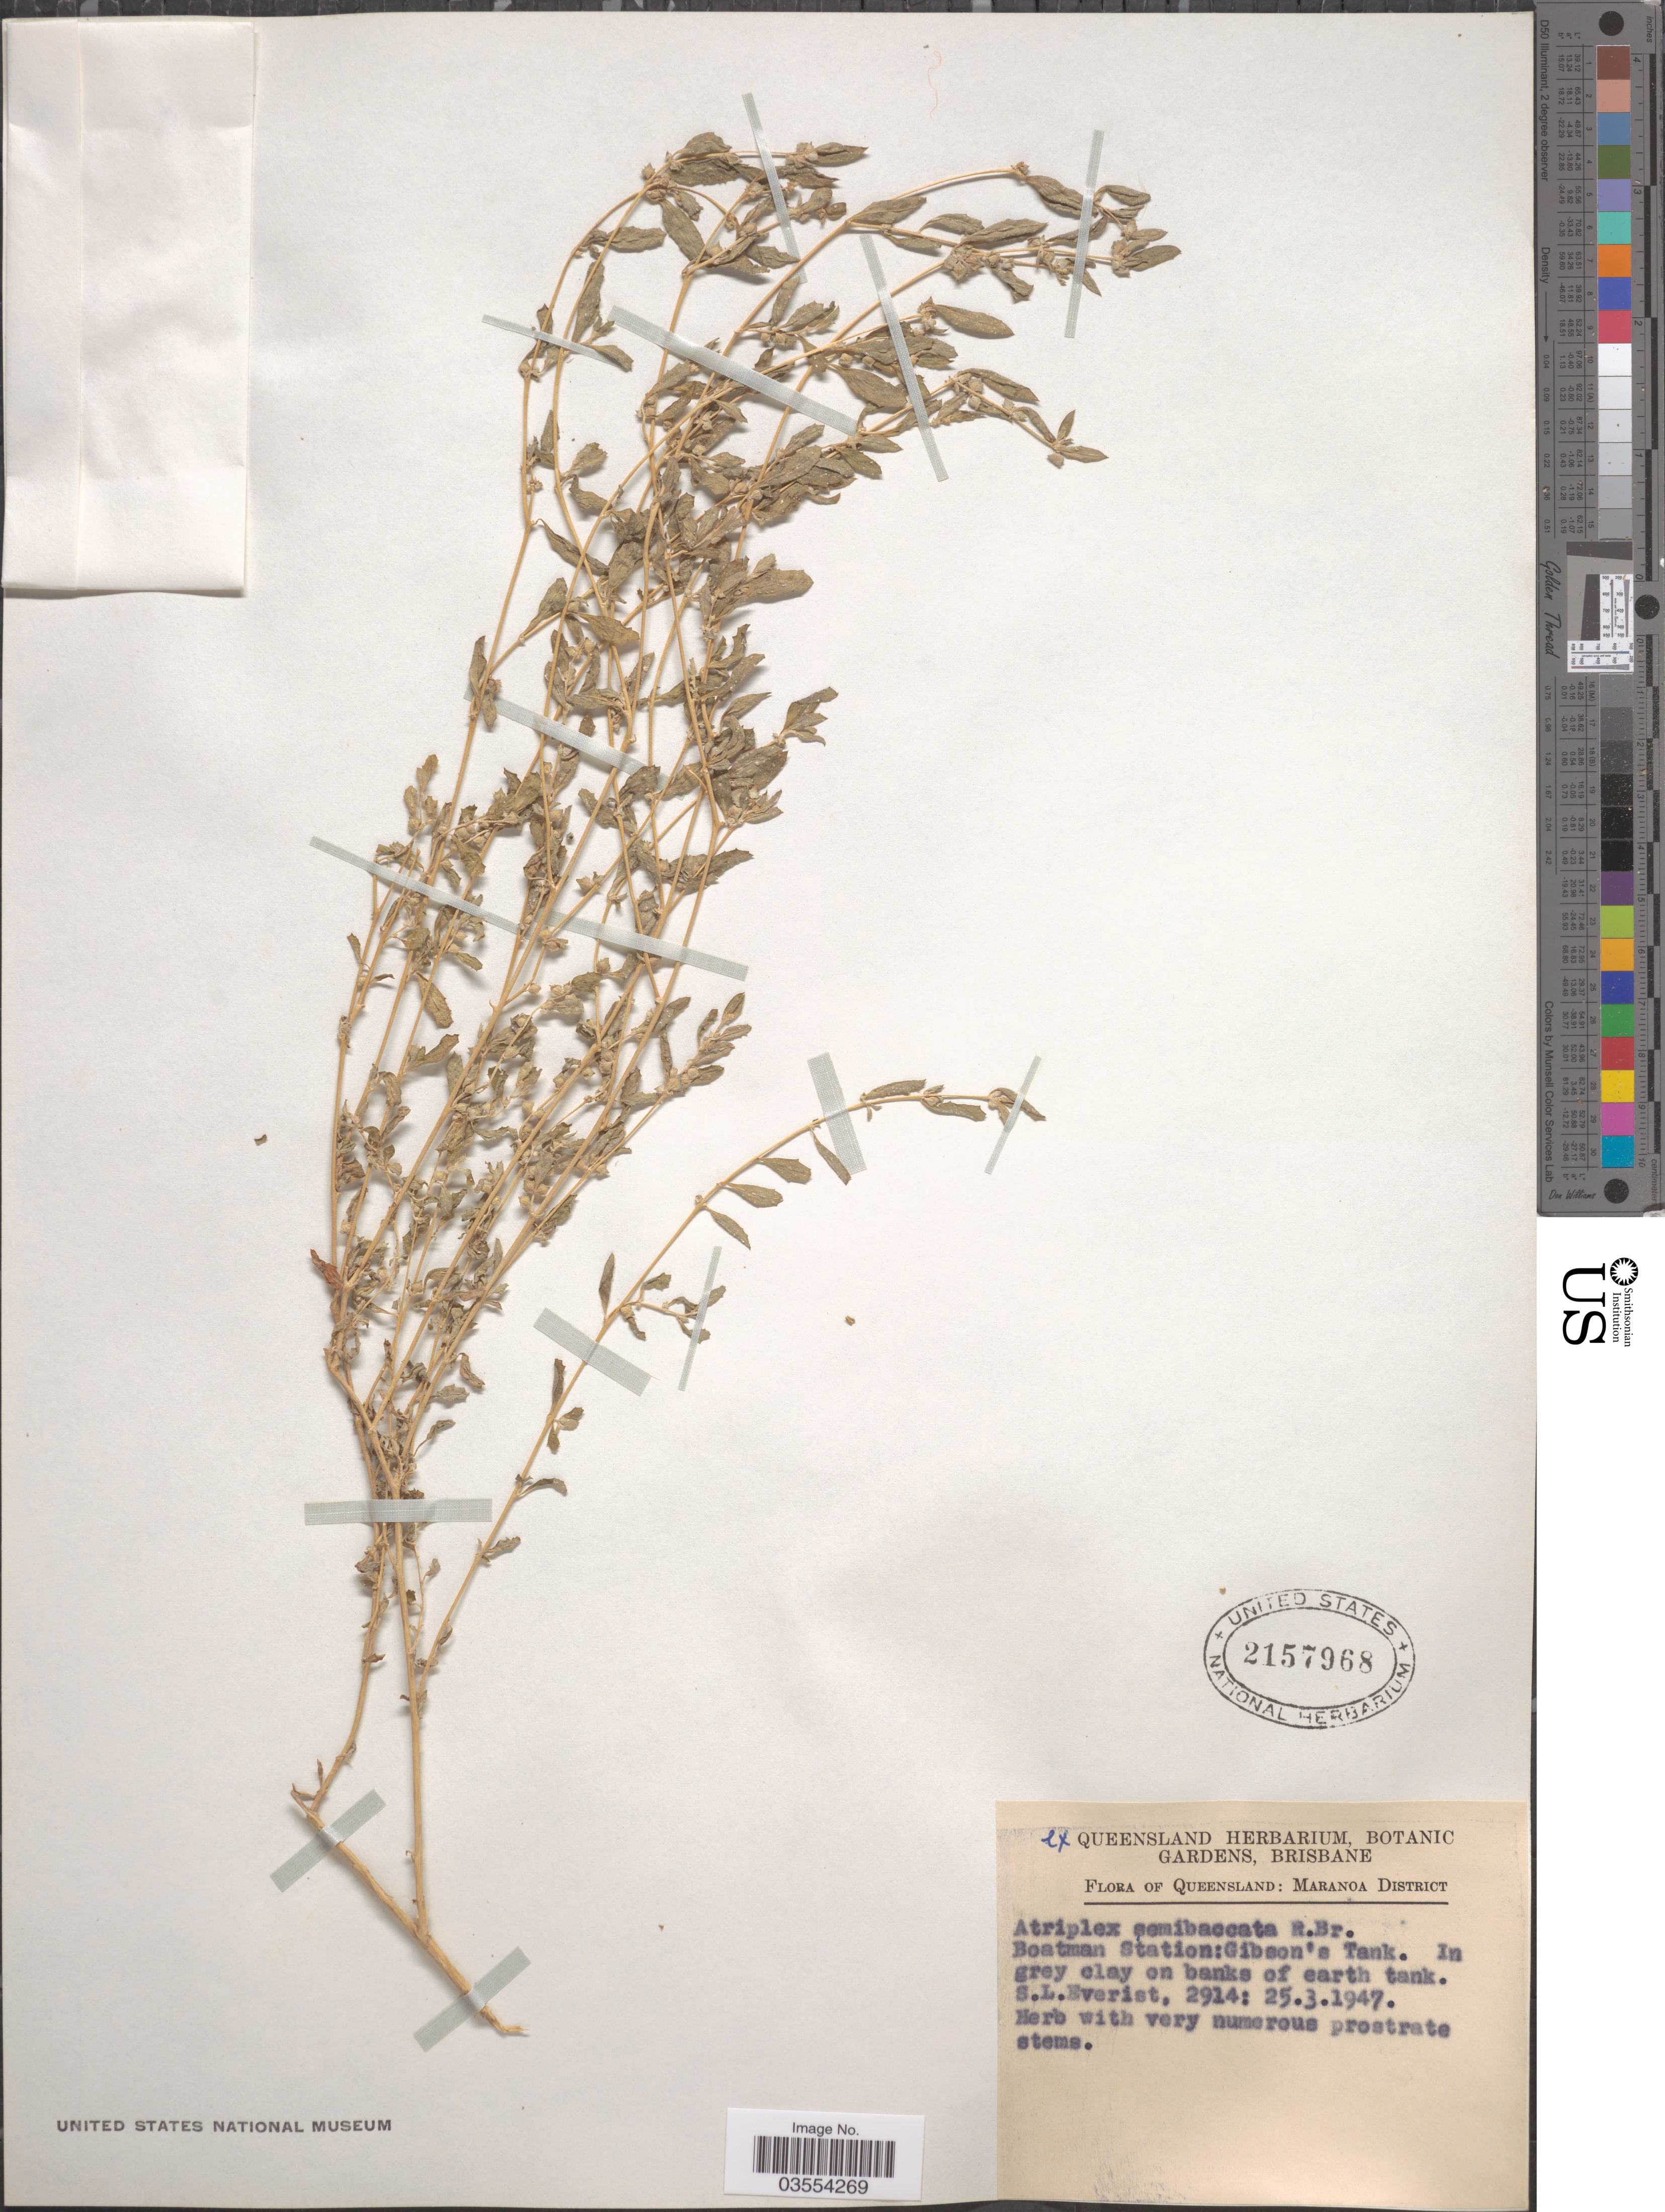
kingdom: Plantae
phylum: Tracheophyta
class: Magnoliopsida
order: Caryophyllales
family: Amaranthaceae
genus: Atriplex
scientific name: Atriplex semibaccata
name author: R. Br.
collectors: S. Everist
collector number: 2914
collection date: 1947-03-25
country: Australia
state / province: Queensland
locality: Maranoa District. Boatman Station: Gibson's Tank. In grey clay on banks of earth tank.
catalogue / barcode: US 2157968